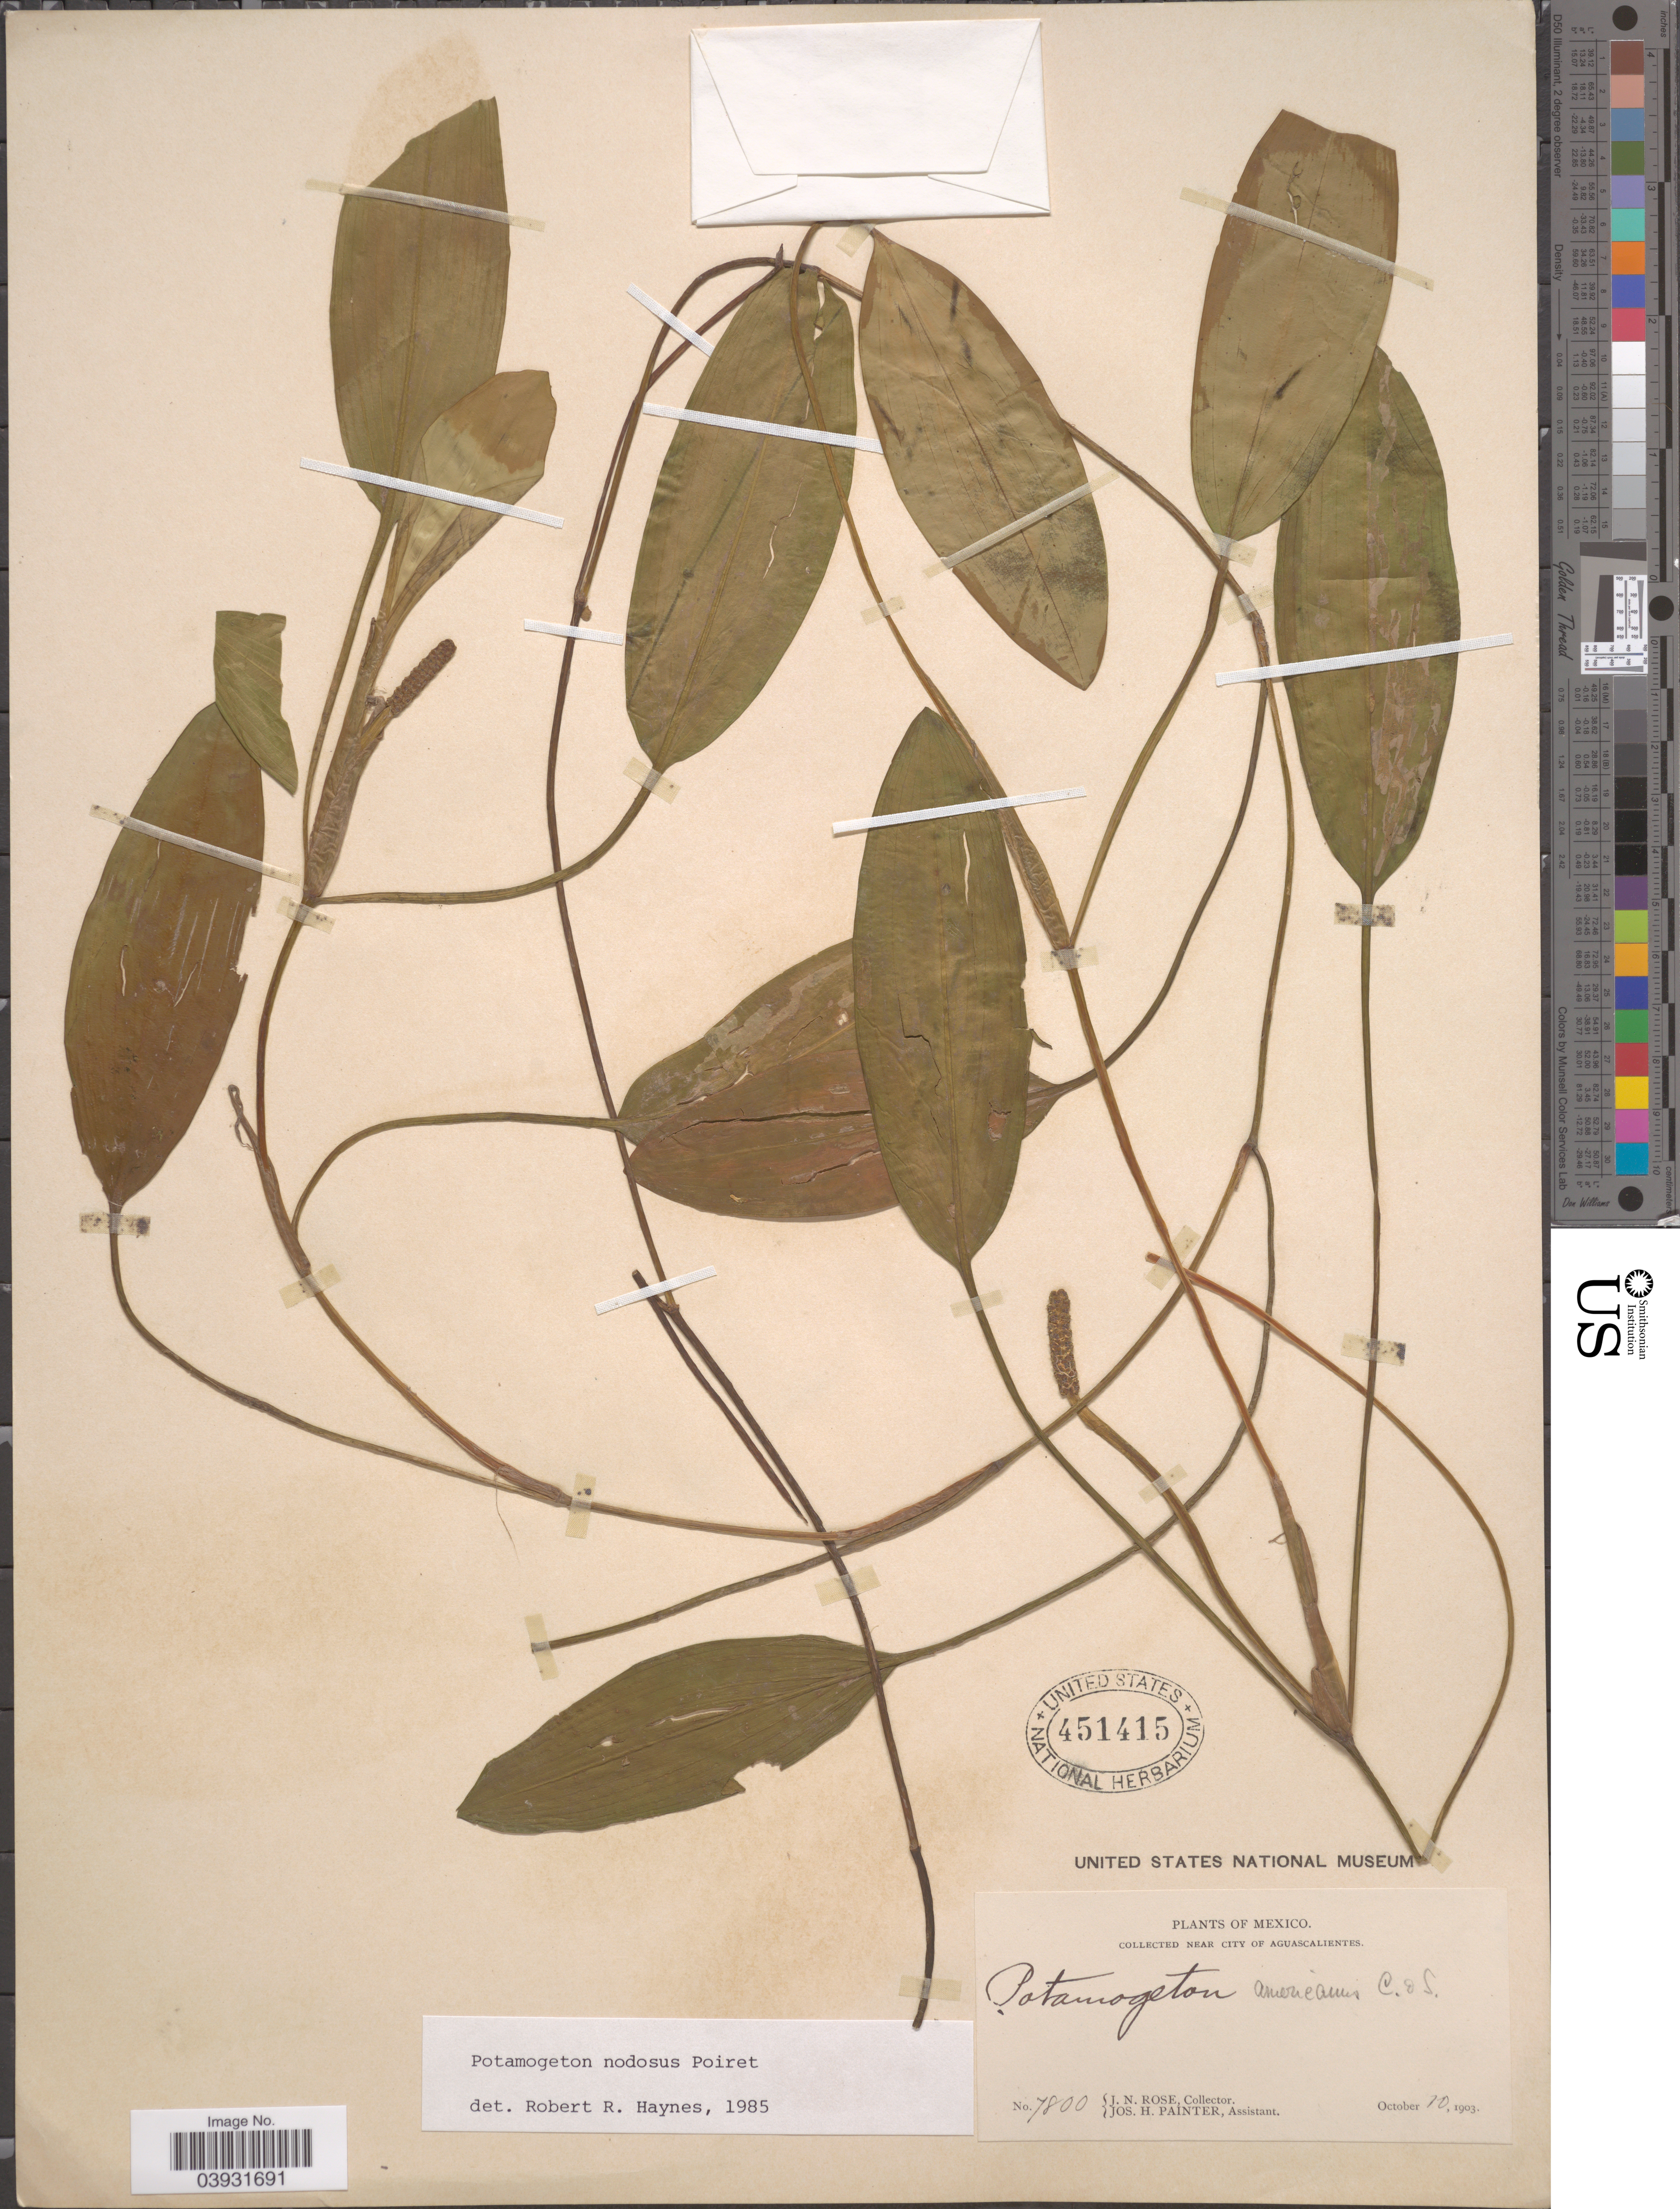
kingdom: Plantae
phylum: Tracheophyta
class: Liliopsida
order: Alismatales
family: Potamogetonaceae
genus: Potamogeton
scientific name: Potamogeton nodosus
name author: Poir.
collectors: J. N. Rose & J. H. Painter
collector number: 7800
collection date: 1903-10-10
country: Mexico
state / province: Aguascalientes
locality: Near city of Aguascalientes.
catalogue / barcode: US 451415